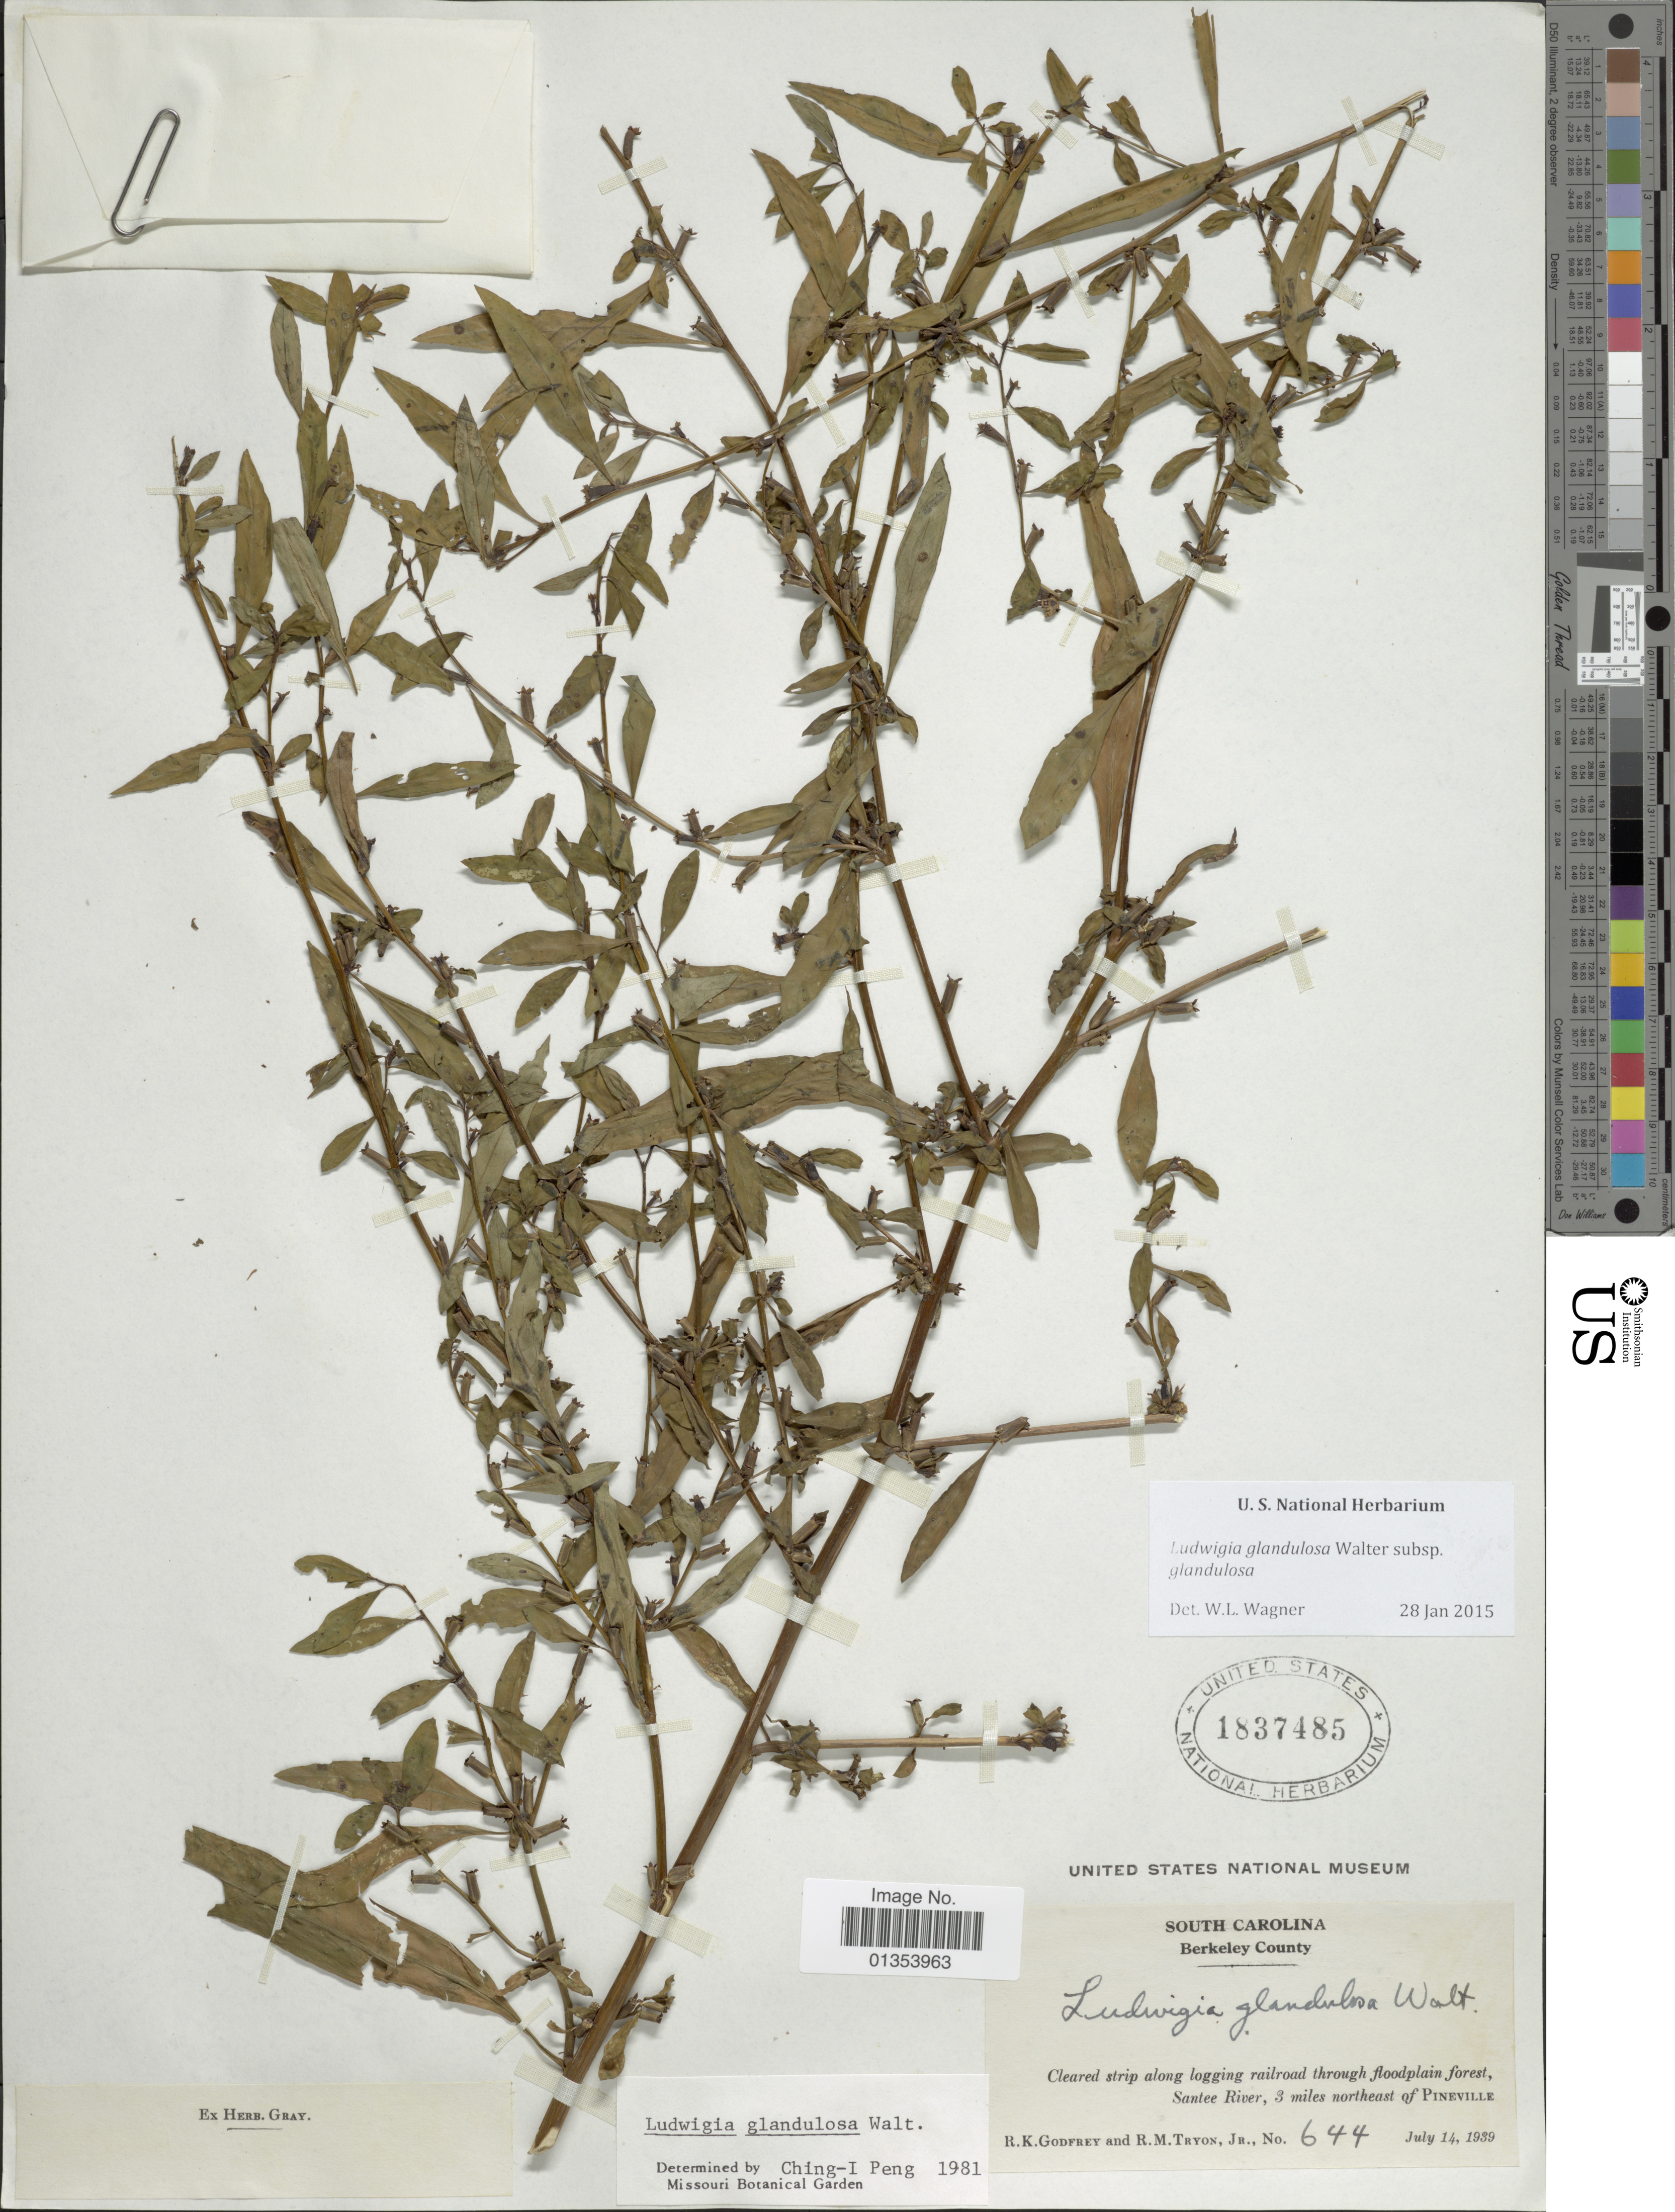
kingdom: Plantae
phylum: Tracheophyta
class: Magnoliopsida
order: Myrtales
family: Onagraceae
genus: Ludwigia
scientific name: Ludwigia glandulosa subsp. glandulosa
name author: Walter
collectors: R. K. Godfrey & R. M. Tryon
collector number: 644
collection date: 1939-07-14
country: United States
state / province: South Carolina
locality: Berkeley County, Santee River, 3 miles northeast of Pineville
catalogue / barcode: US 1837485